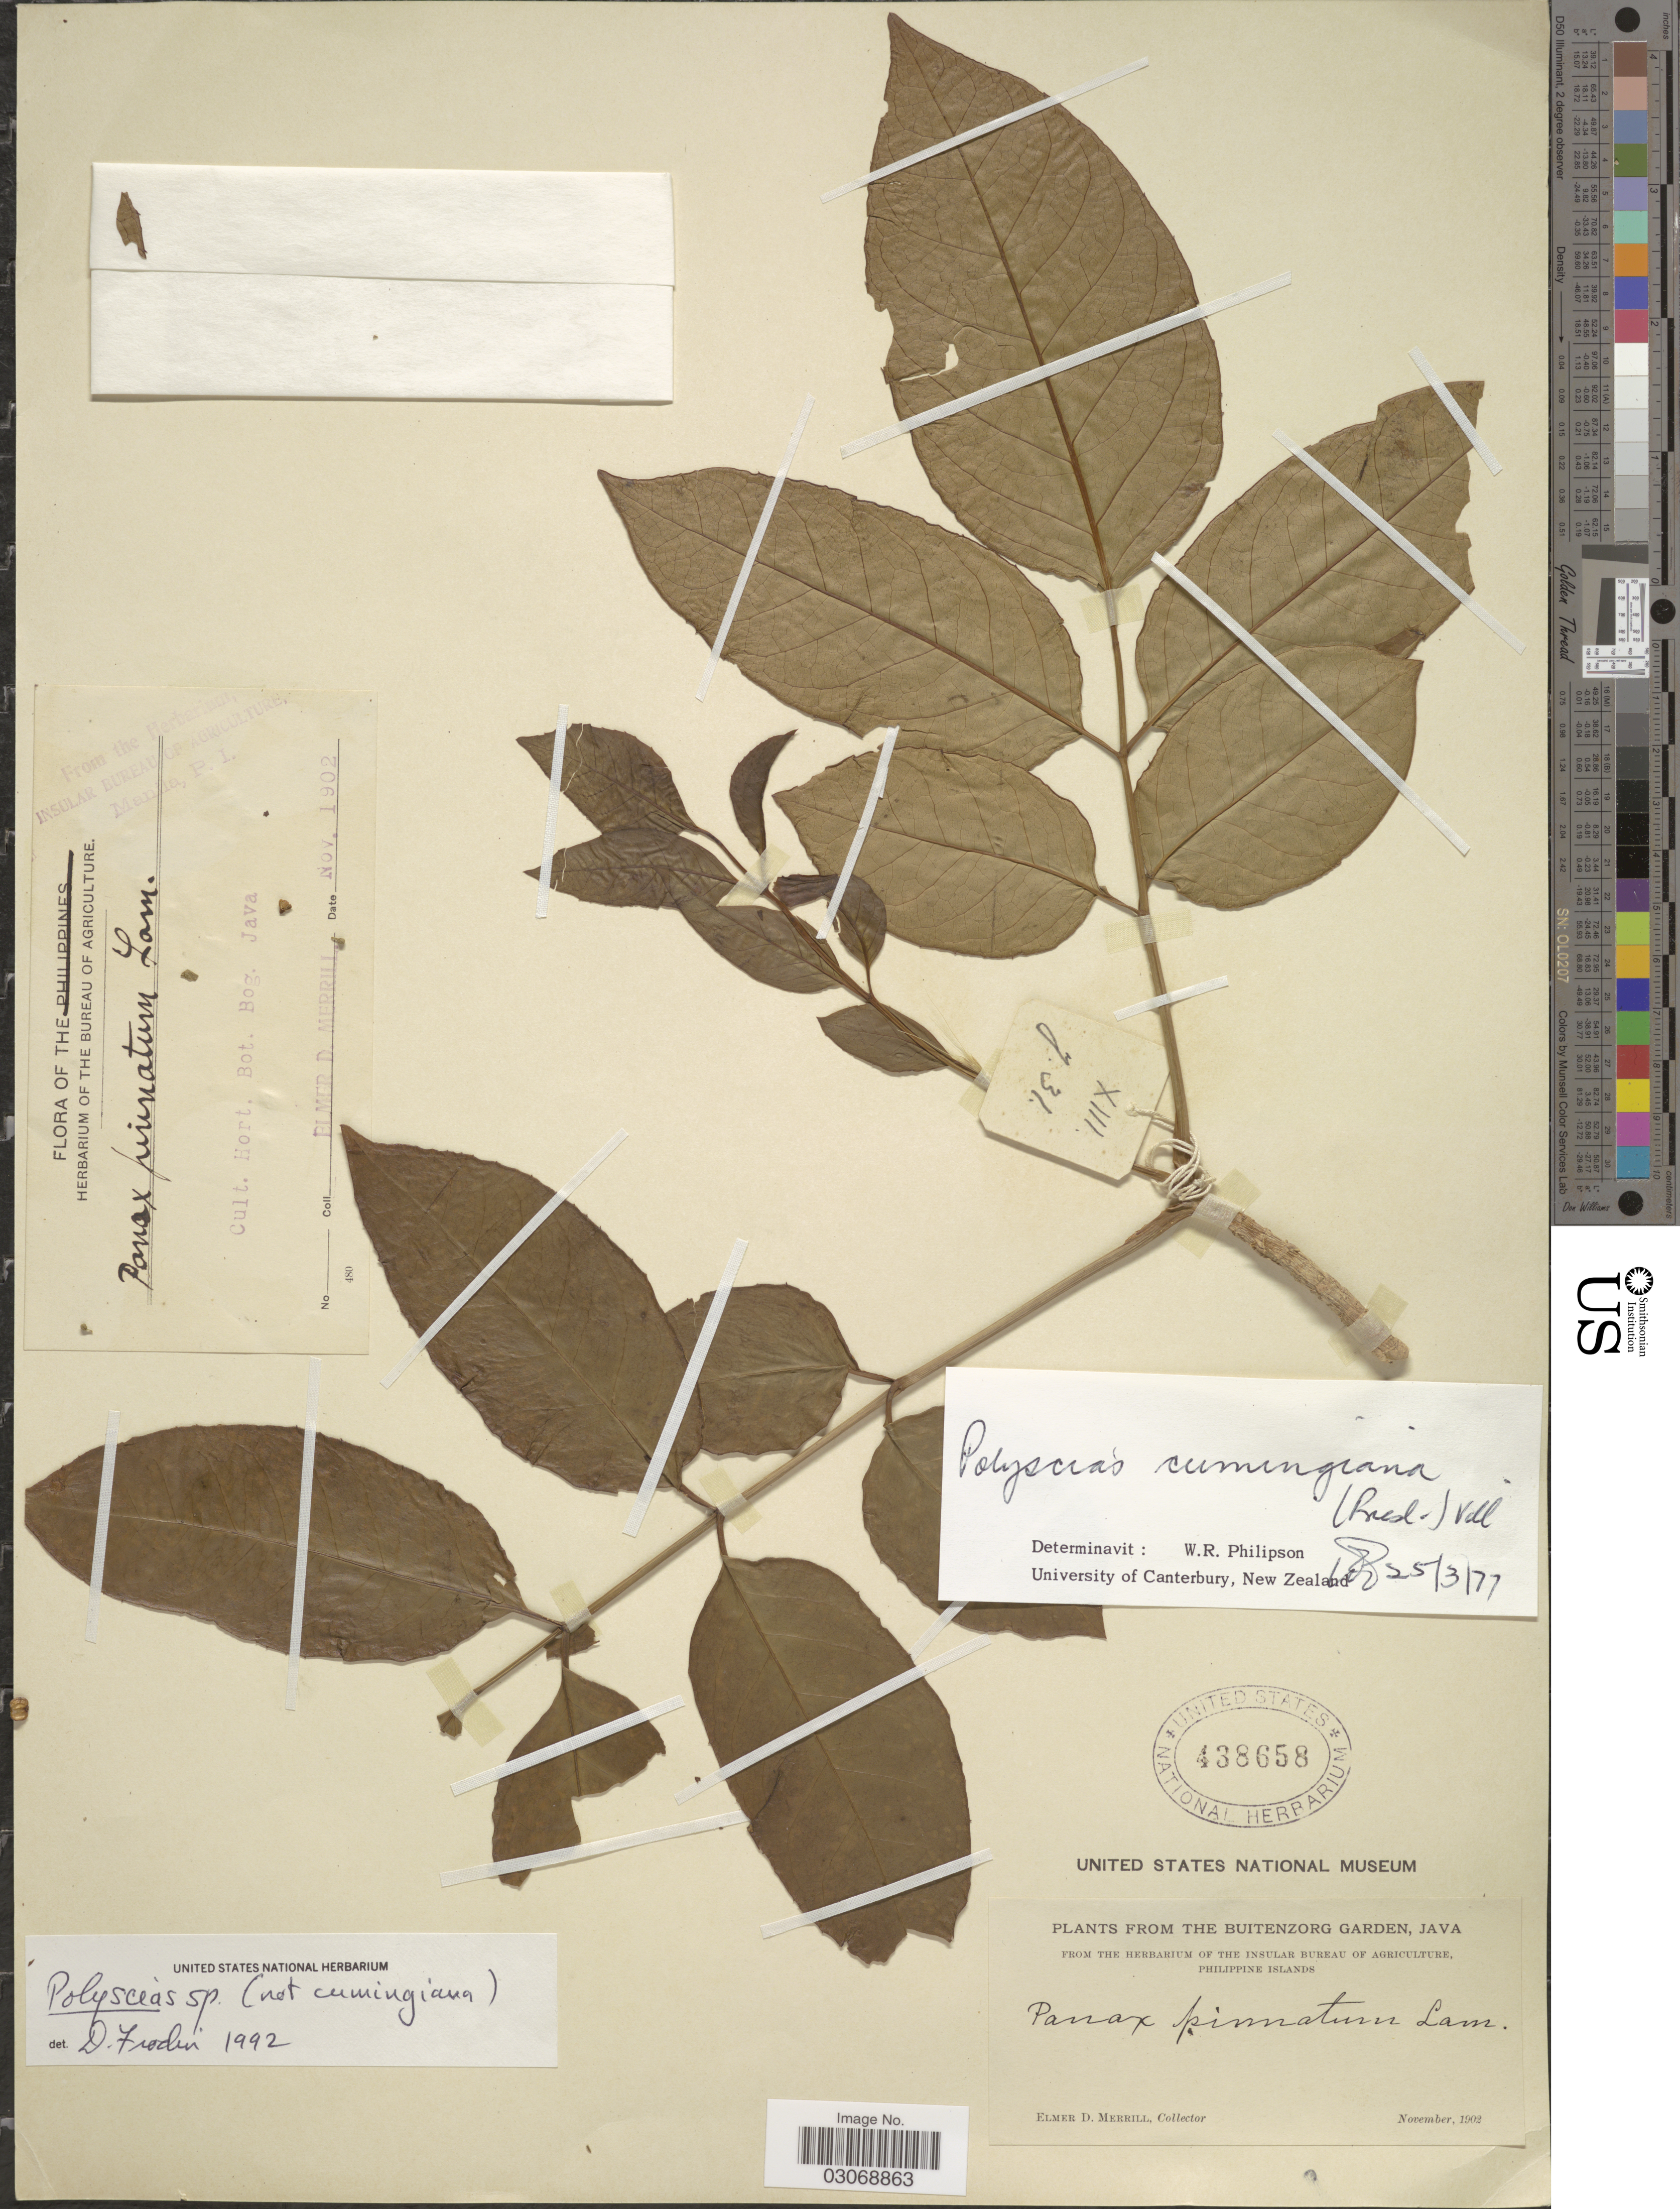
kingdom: Plantae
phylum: Tracheophyta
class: Magnoliopsida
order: Apiales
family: Araliaceae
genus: Polyscias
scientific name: Polyscias sp.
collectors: E. D. Merrill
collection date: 1902-11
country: Indonesia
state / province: Java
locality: The Buitenzorg Garden, Java. Cult. Hort. Bog. Java.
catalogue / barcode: US 438658